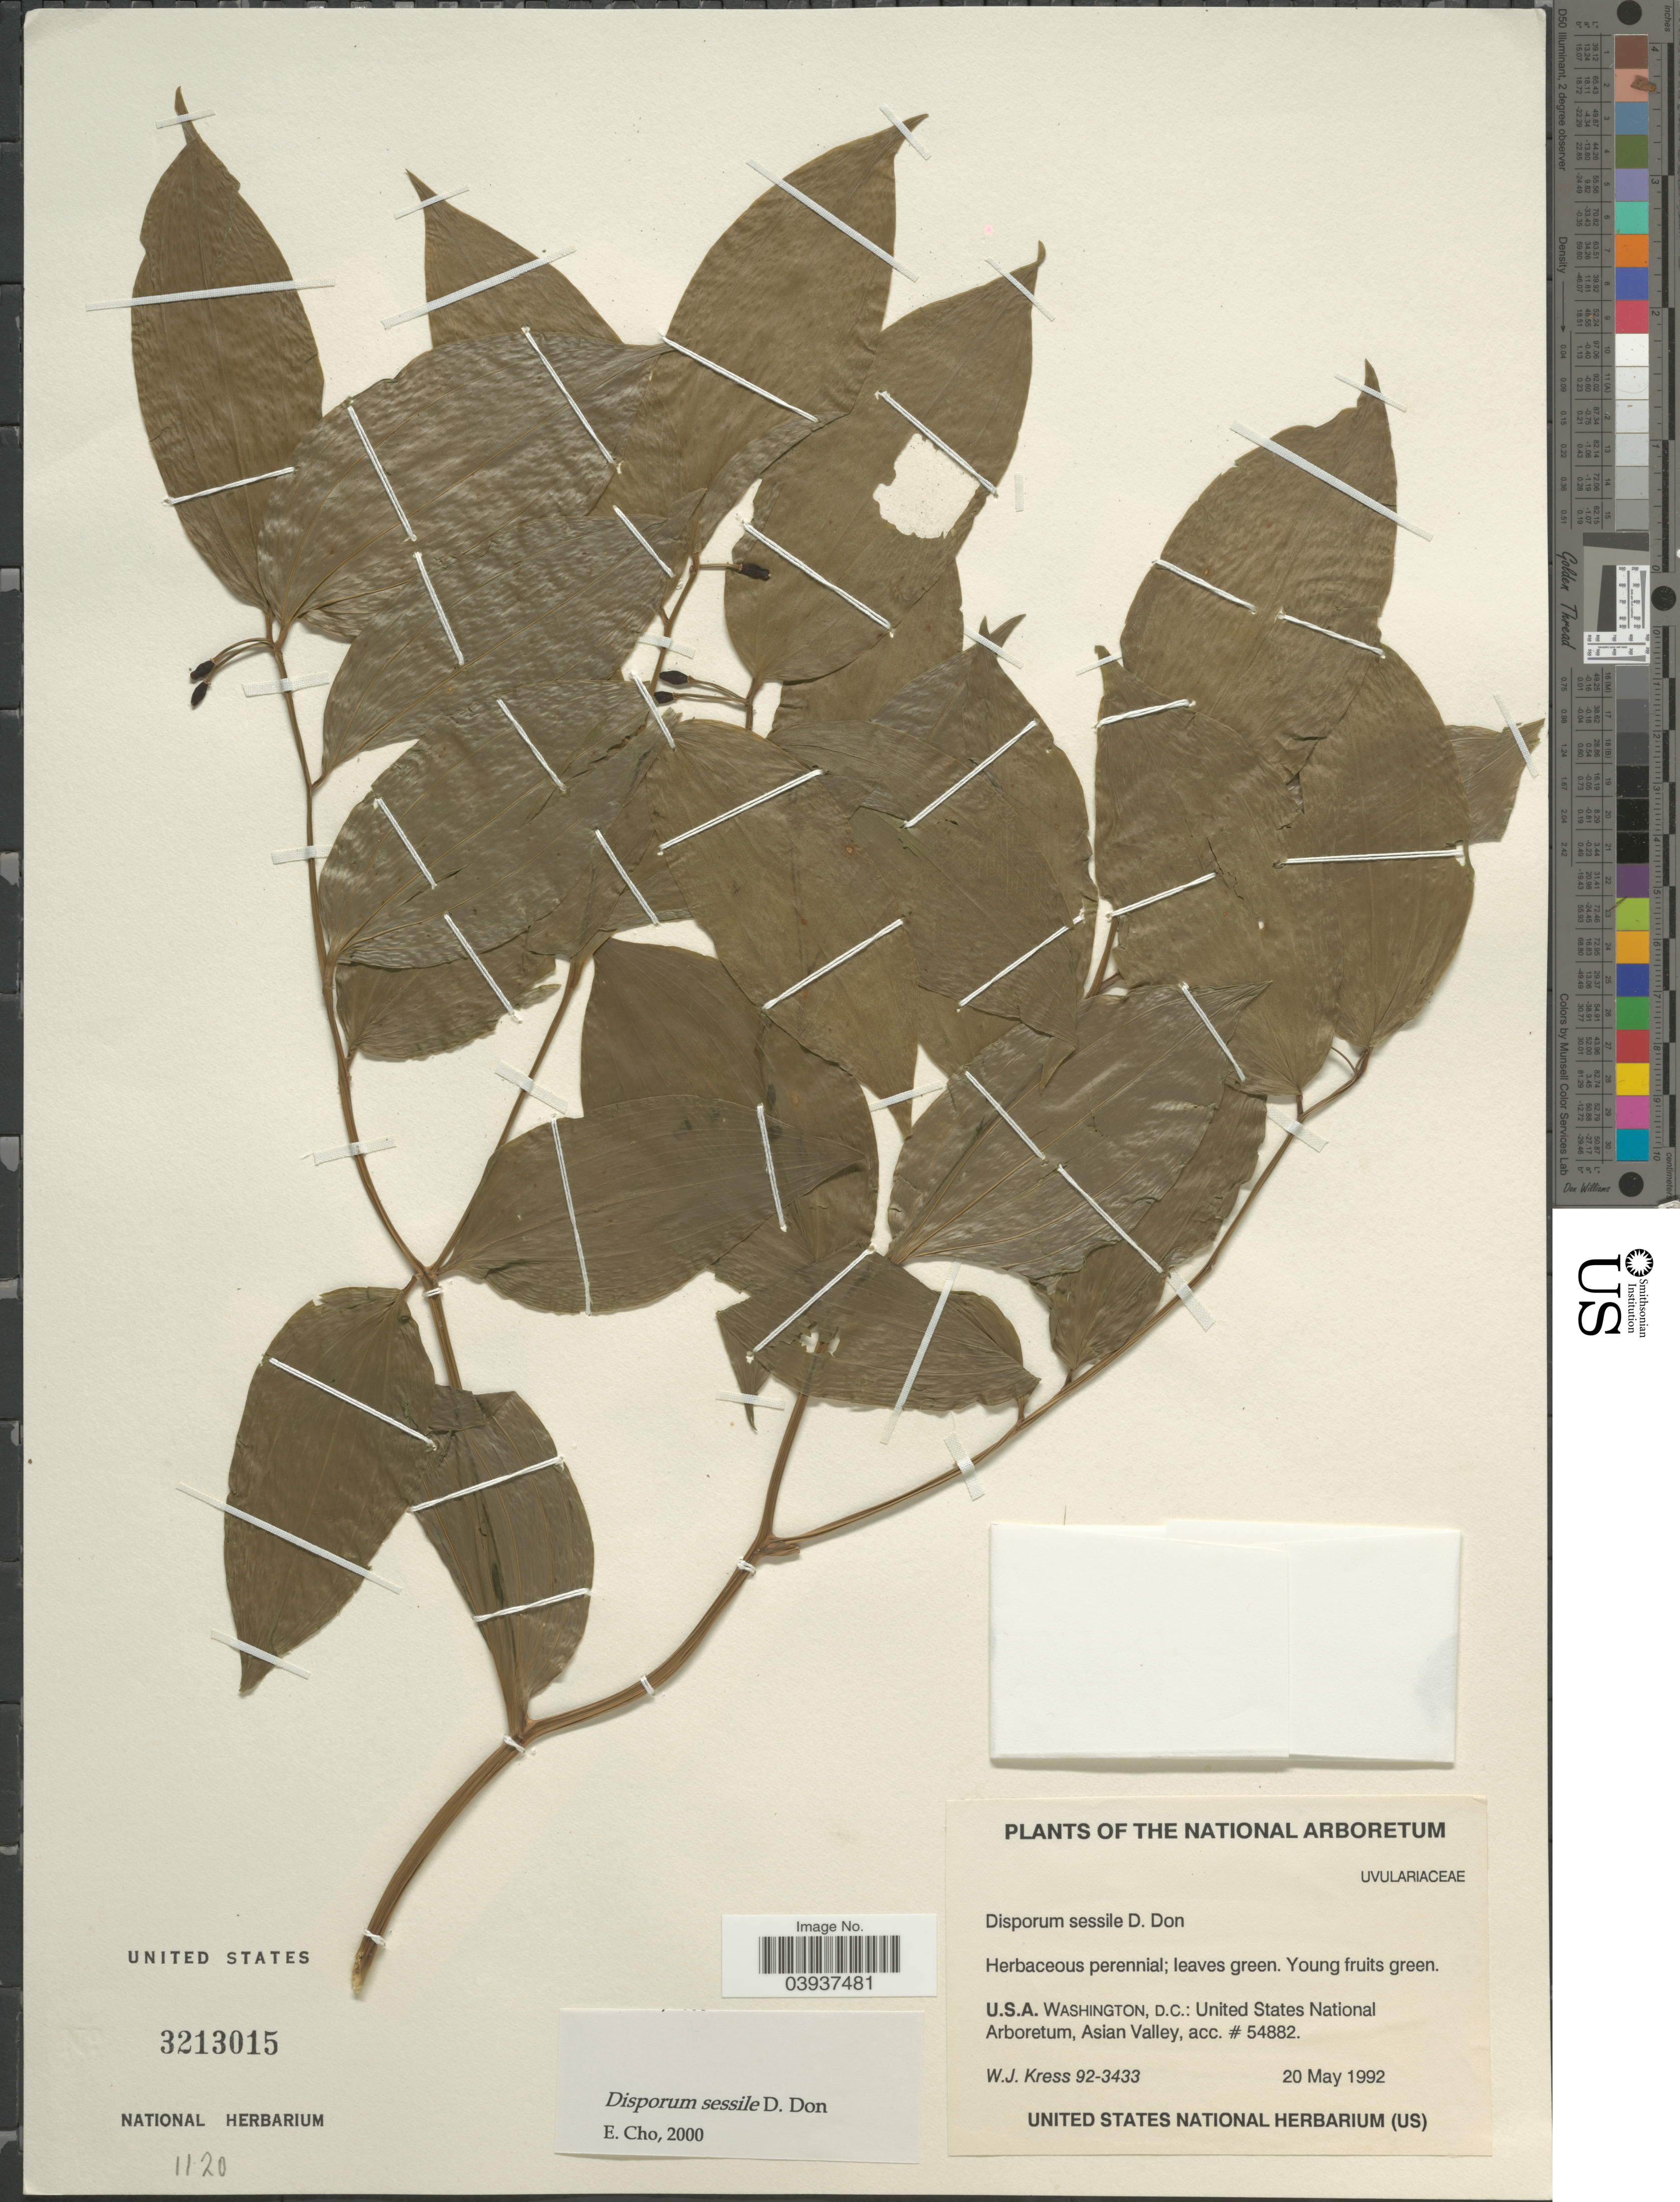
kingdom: Plantae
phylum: Tracheophyta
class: Liliopsida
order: Liliales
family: Colchicaceae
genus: Disporum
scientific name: Disporum sessile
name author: D. Don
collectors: W. J. Kress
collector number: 92-3433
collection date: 1992-05-20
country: United States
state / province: District of Columbia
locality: United States National Arboretum, Asian Valley.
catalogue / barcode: US 3213015